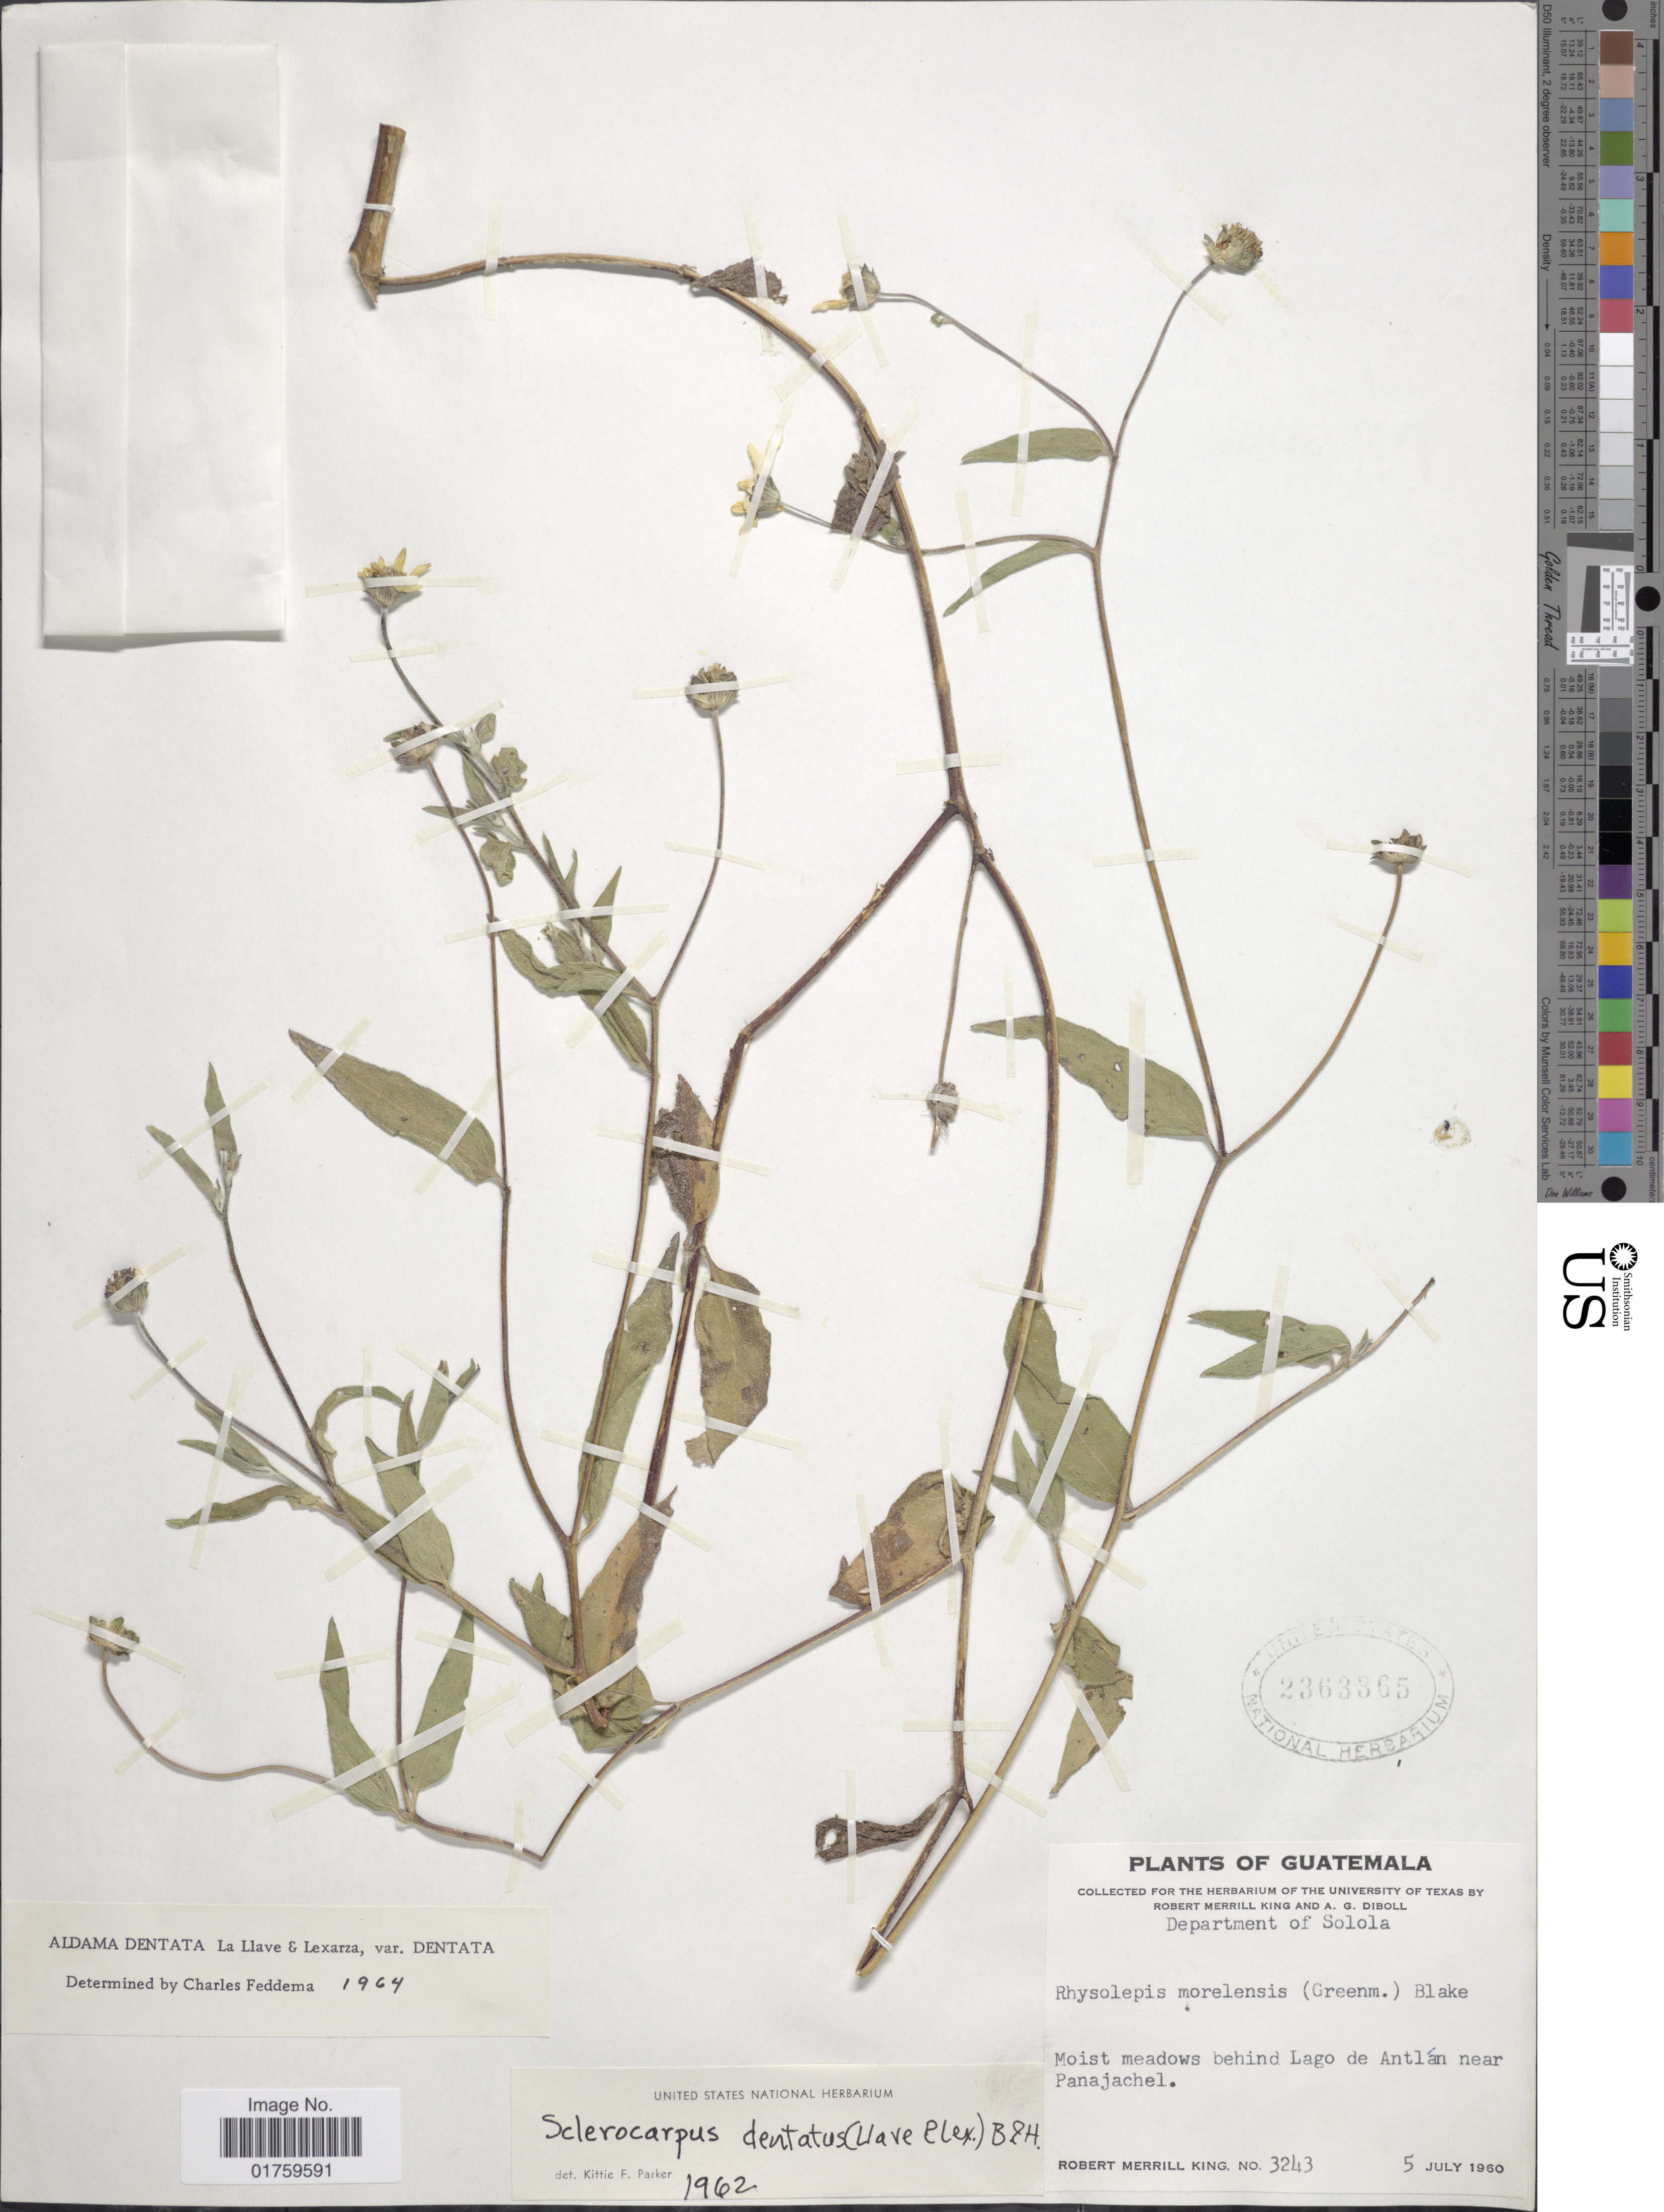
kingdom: Plantae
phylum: Tracheophyta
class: Magnoliopsida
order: Asterales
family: Asteraceae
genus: Aldama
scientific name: Aldama dentata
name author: La Llave ex La Llave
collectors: R. M. King & A. Diboll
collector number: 324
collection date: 1960-07-05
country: Guatemala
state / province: Sololá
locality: Moist meadows behind Lago de Antlan near Panajachel.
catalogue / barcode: US 2363365